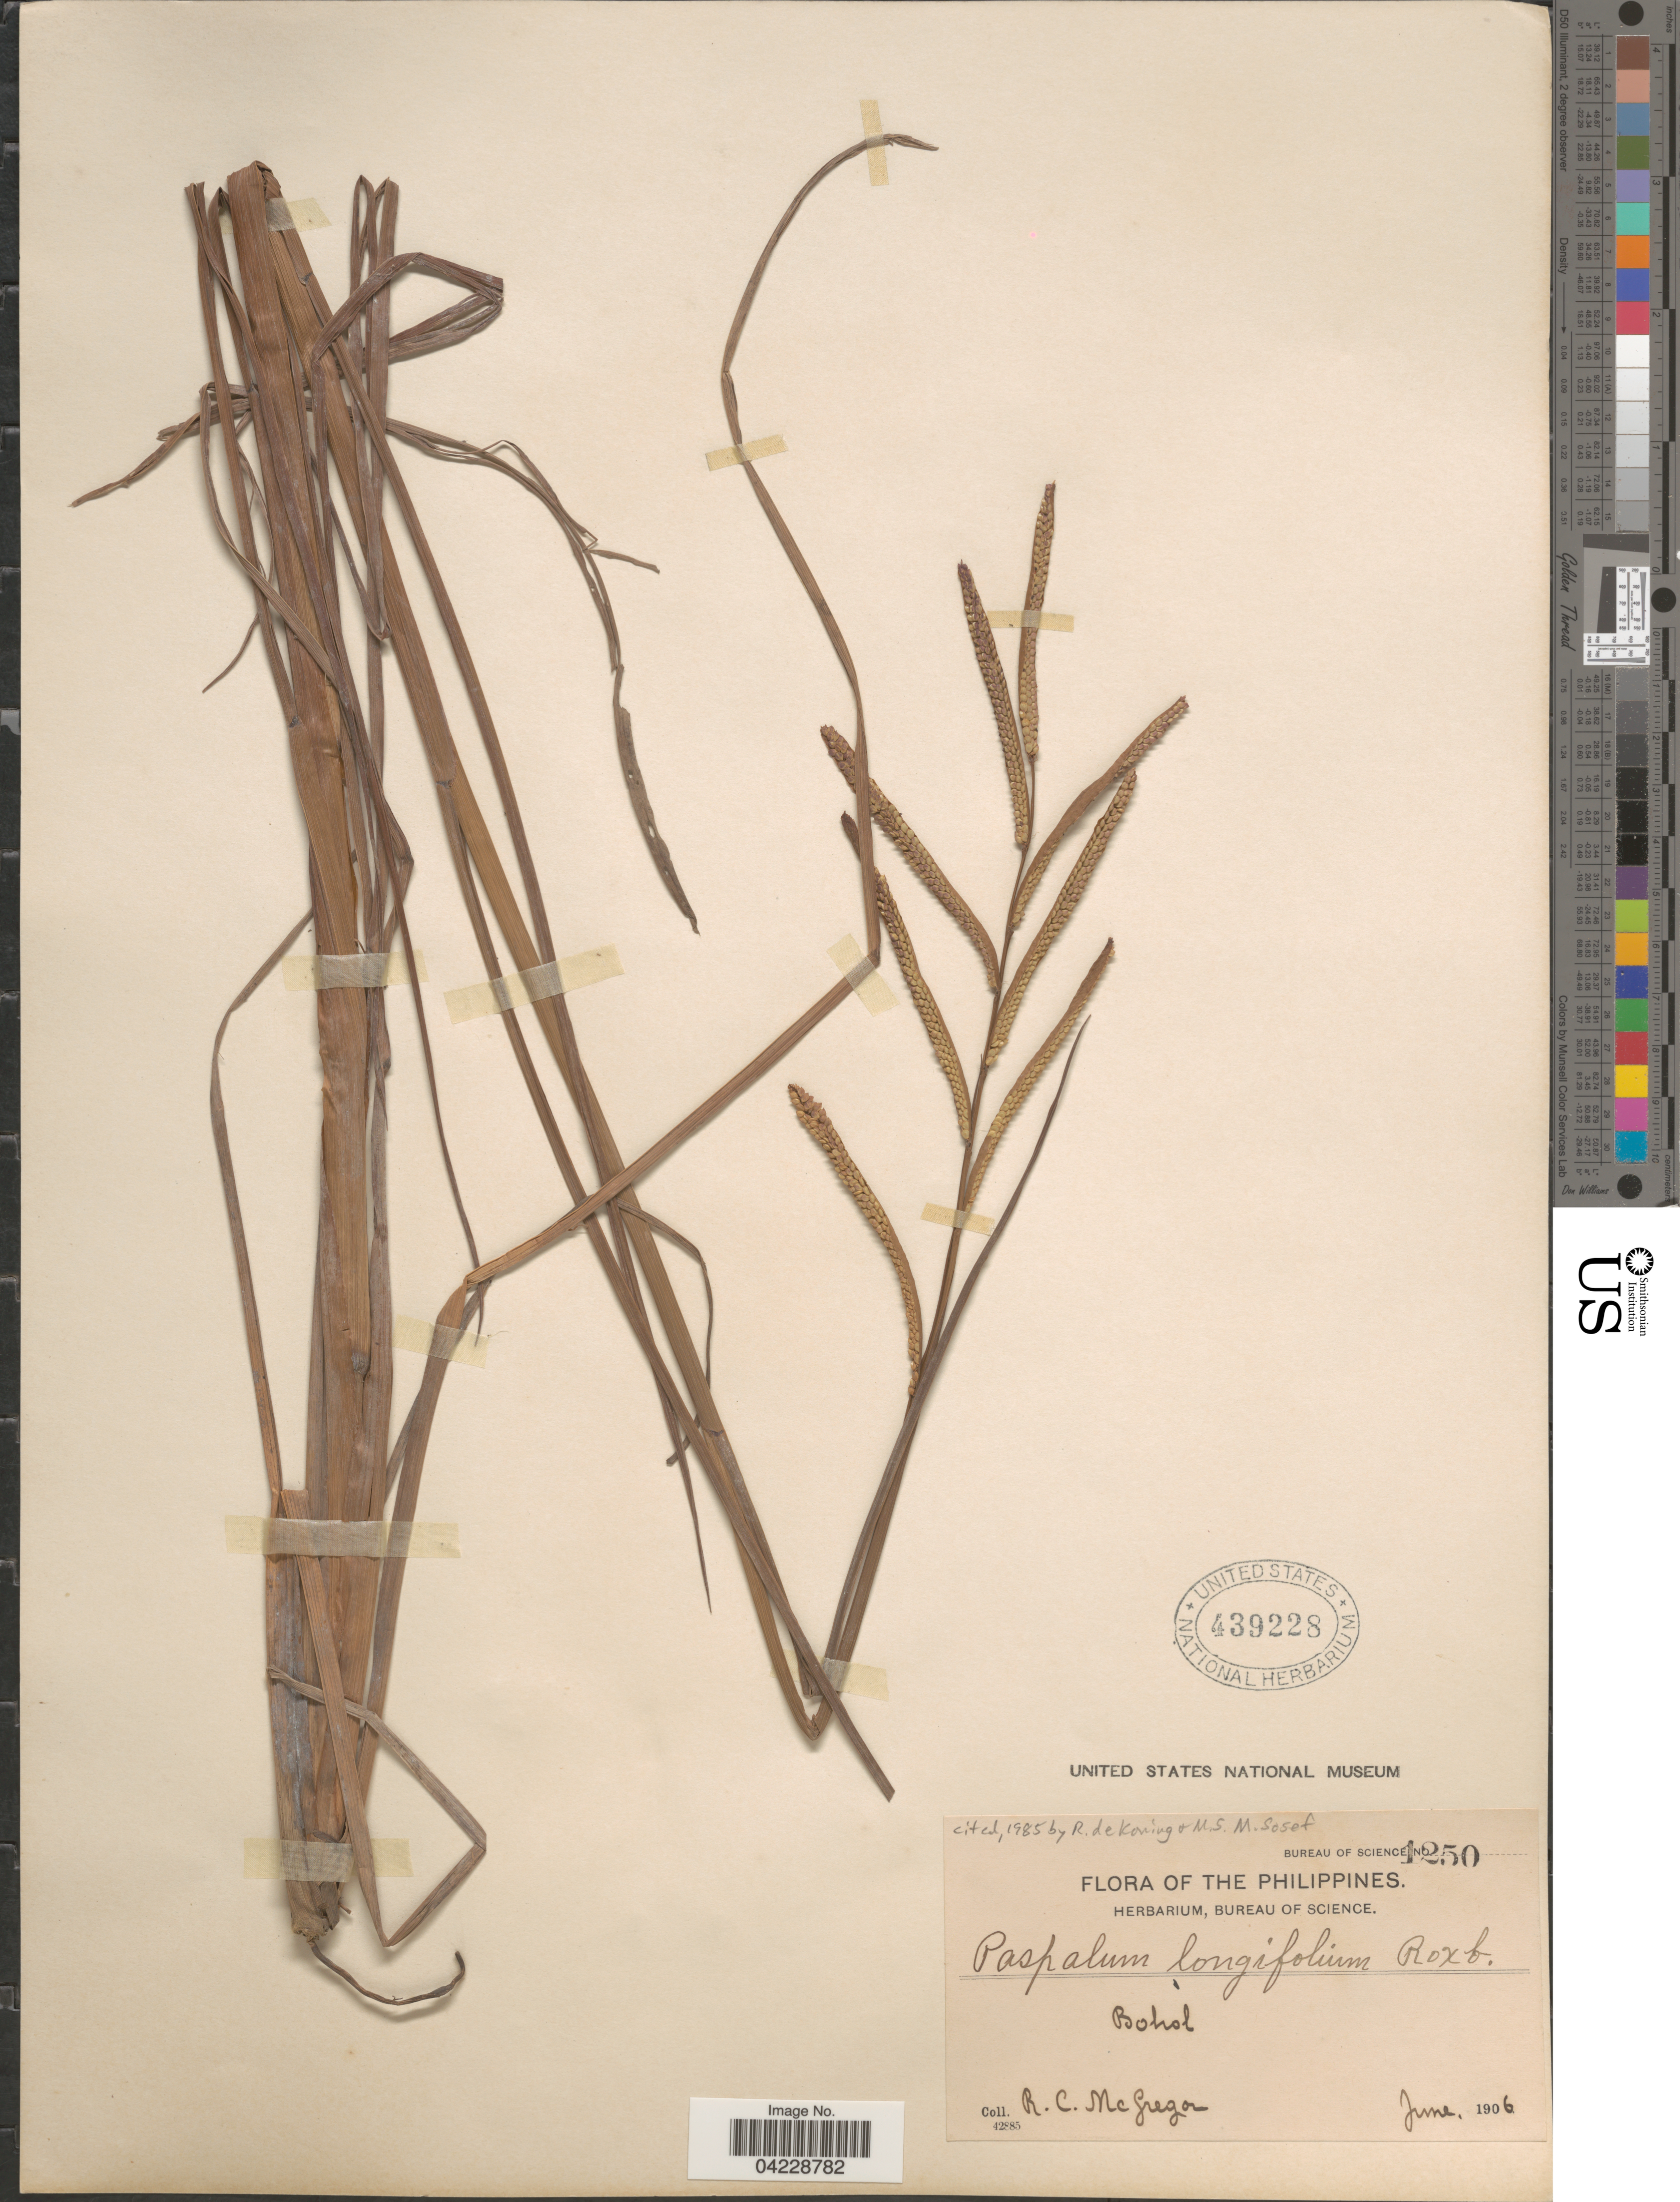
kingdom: Plantae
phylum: Tracheophyta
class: Liliopsida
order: Poales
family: Poaceae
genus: Paspalum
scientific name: Paspalum longifolium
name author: Roxb.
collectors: R. C. McGregor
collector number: Bureau of Science 1250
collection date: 1906-06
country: Philippines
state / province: Central Visayas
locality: Bohol.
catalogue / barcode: US 439228